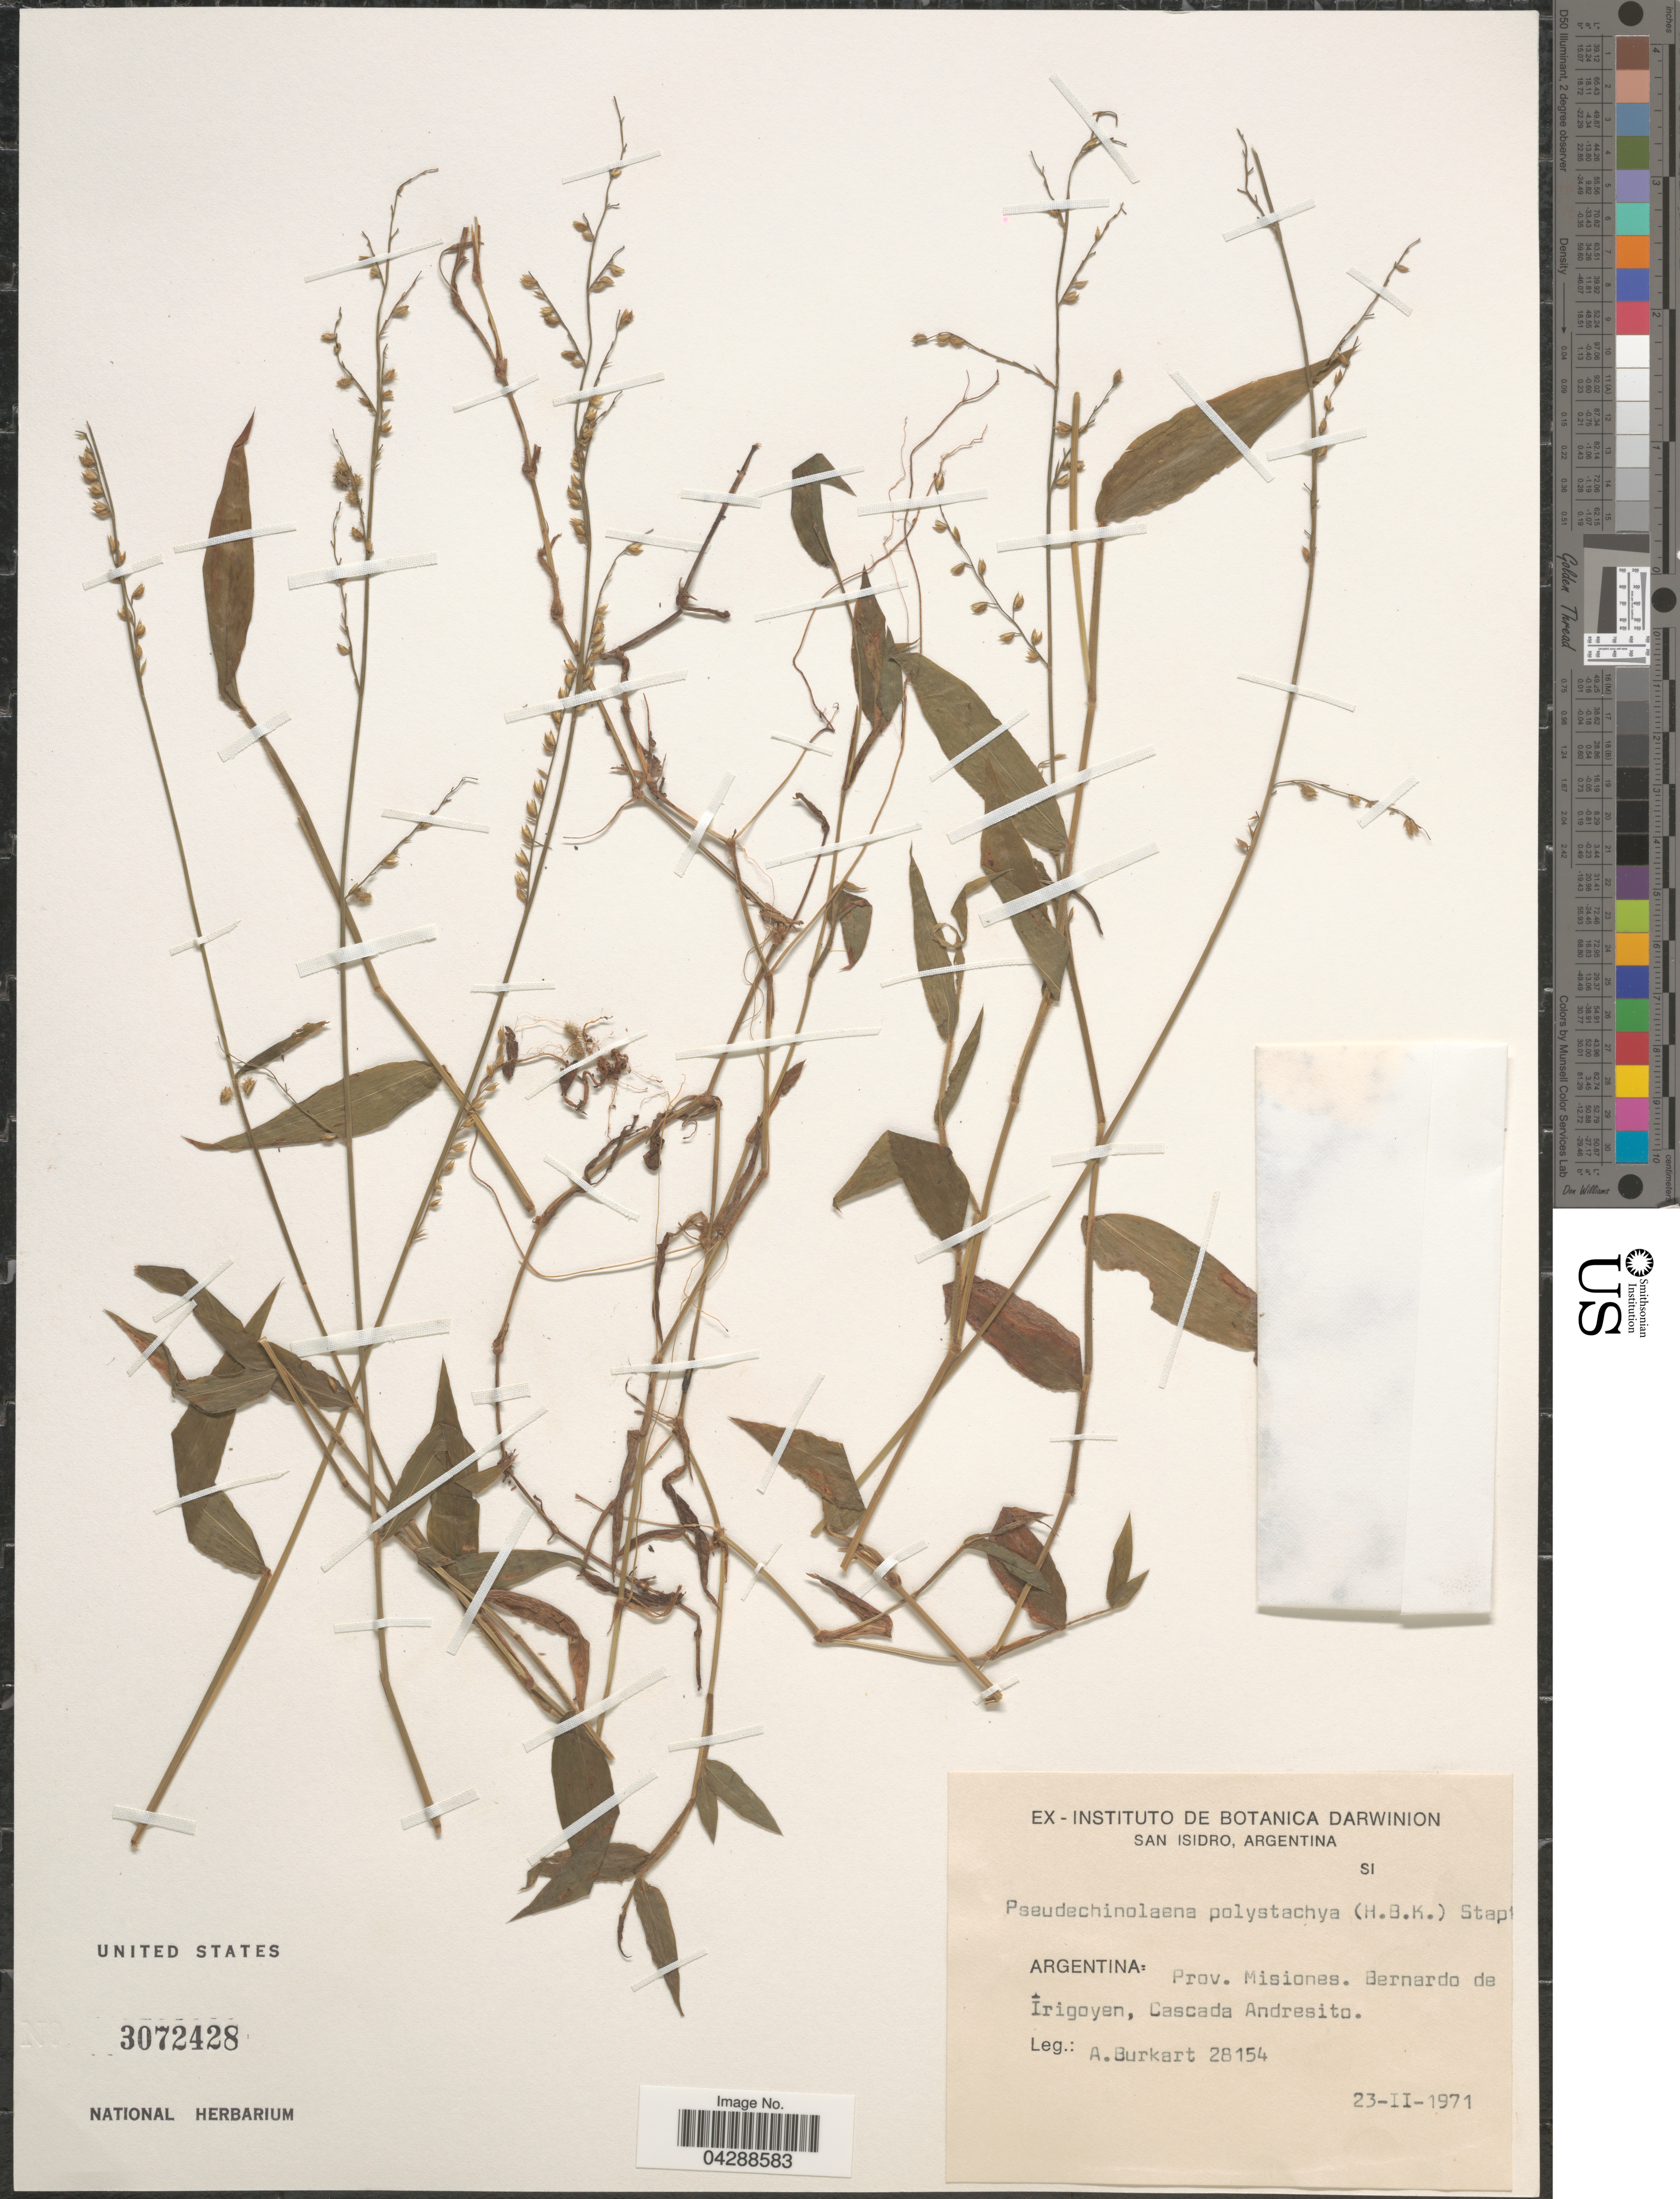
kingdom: Plantae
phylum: Tracheophyta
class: Liliopsida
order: Poales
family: Poaceae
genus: Pseudechinolaena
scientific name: Pseudechinolaena polystachya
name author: (Kunth) Stapf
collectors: A. E. Burkart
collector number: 28154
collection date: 1971-02-23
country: Argentina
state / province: Misiones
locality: Bernardo da Irigoyen, Cascada Andresito.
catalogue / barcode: US 3072428